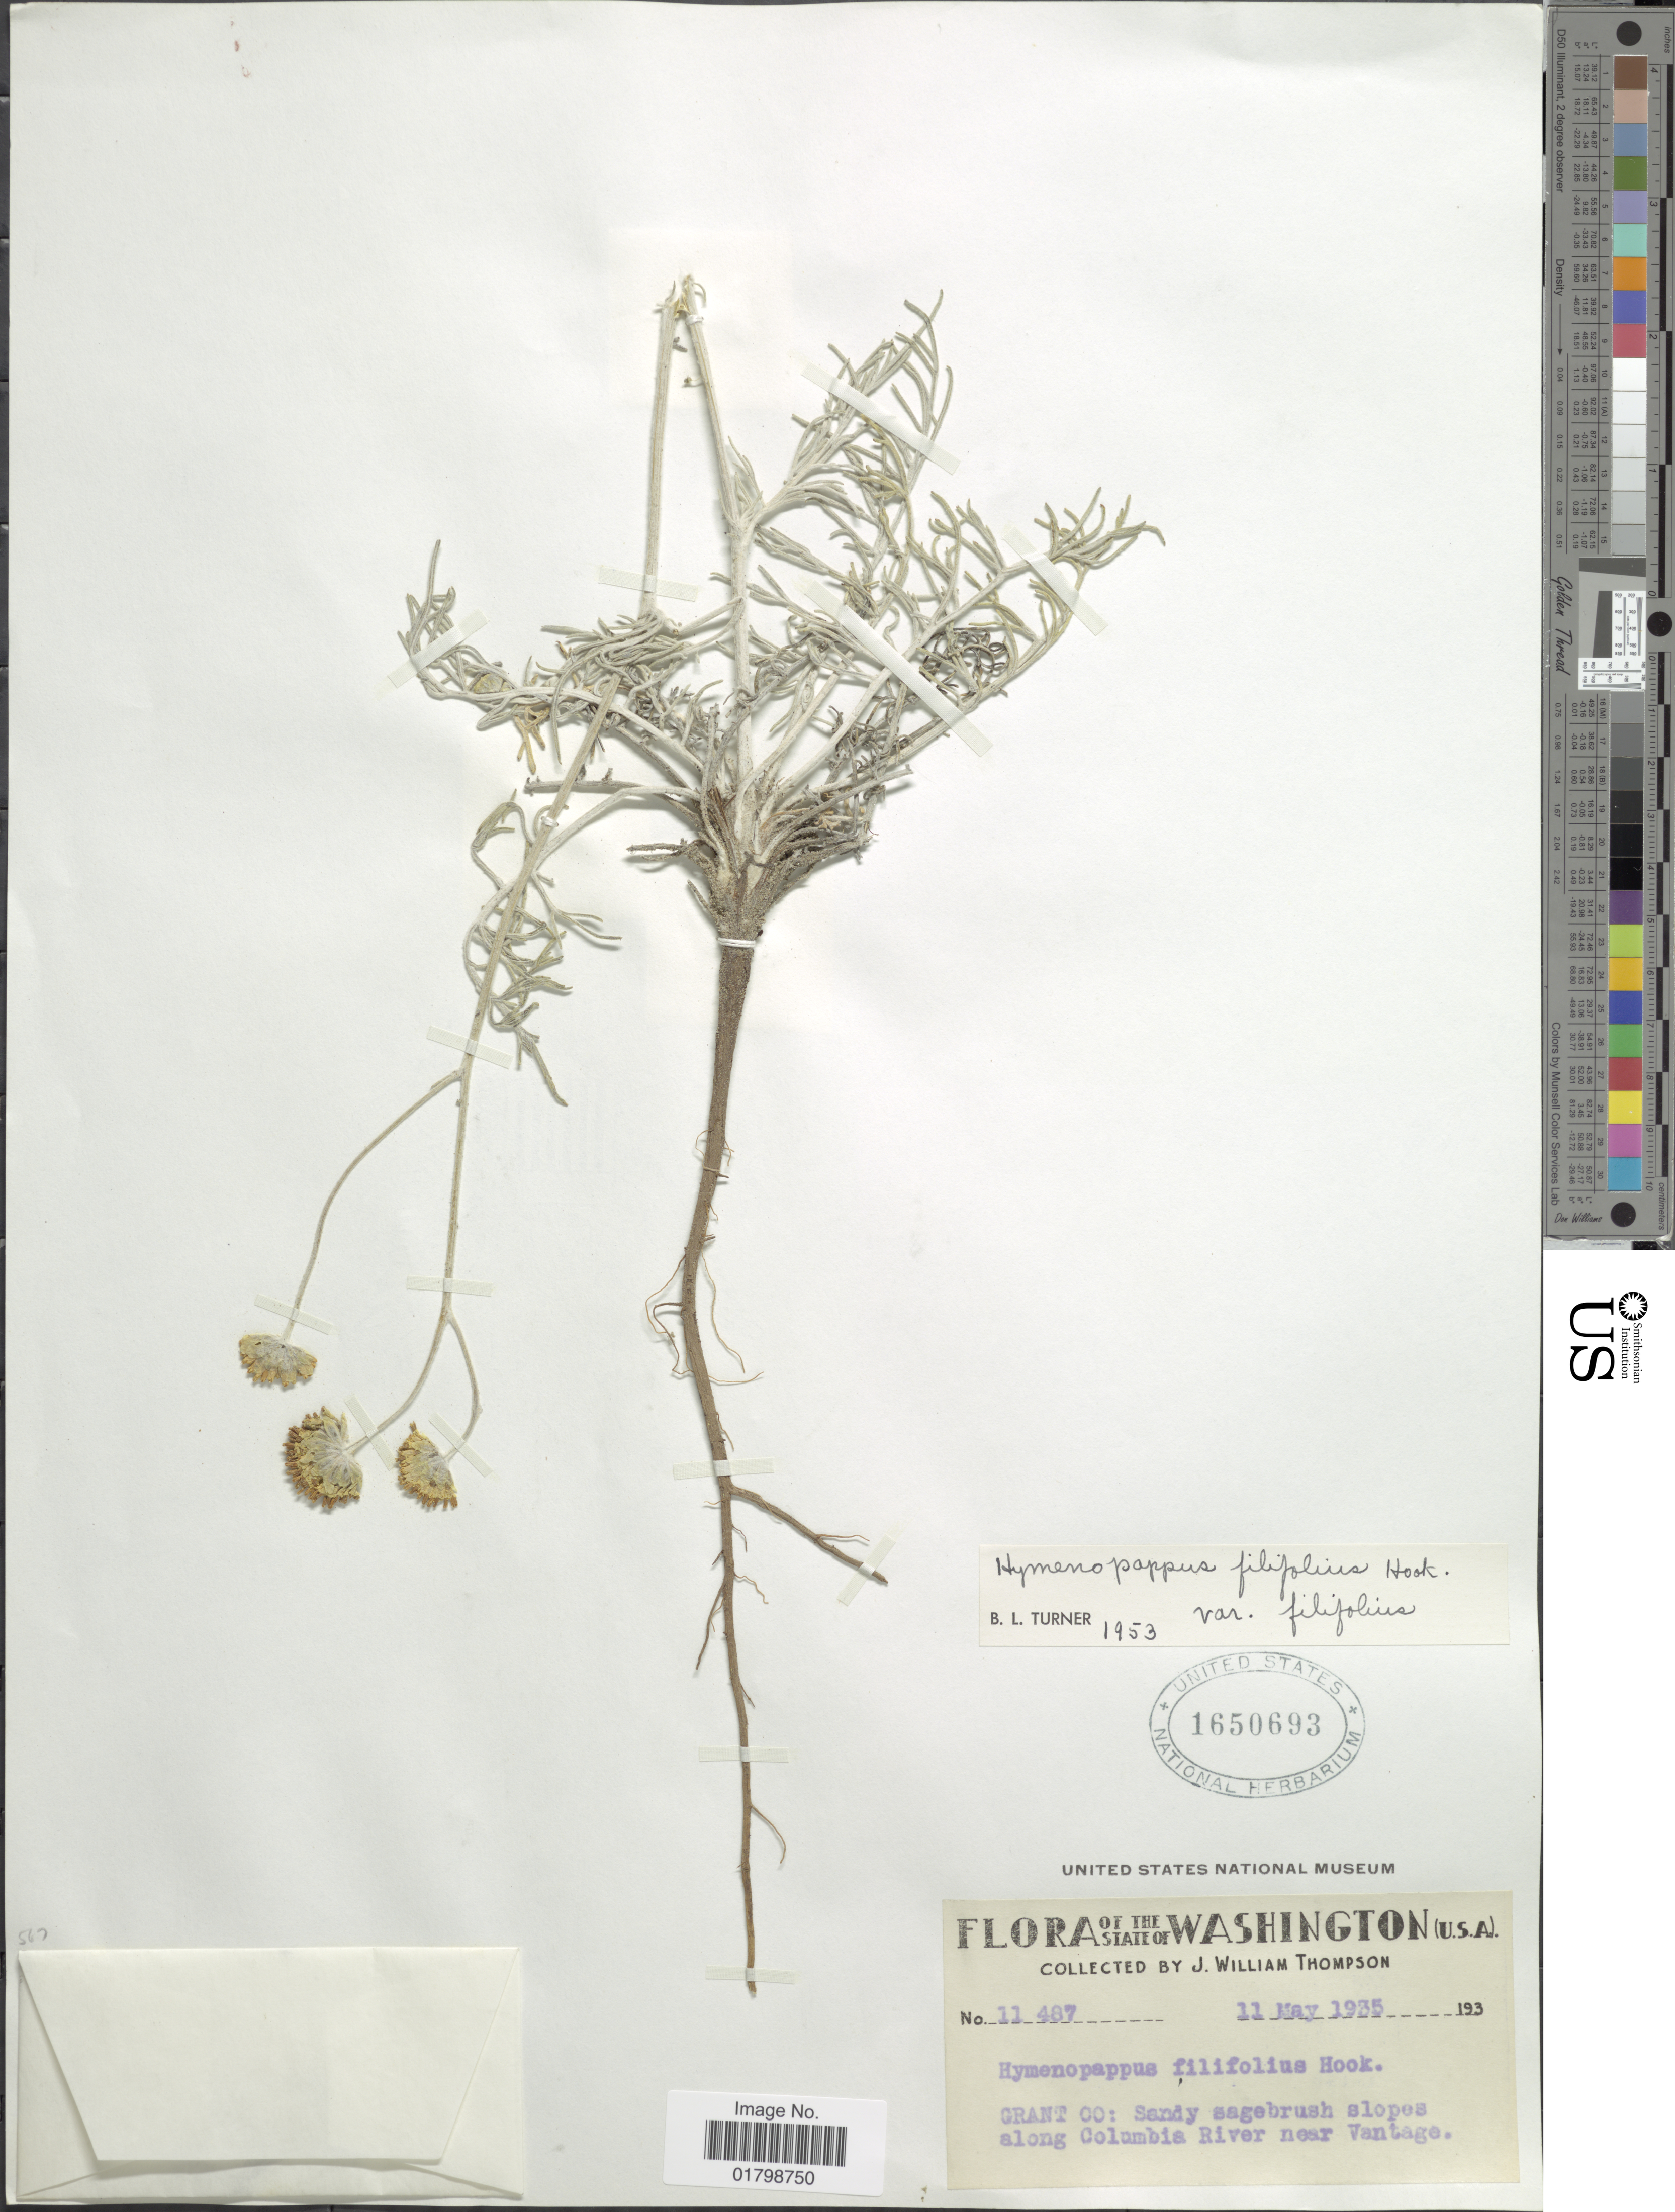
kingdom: Plantae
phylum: Tracheophyta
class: Magnoliopsida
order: Asterales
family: Asteraceae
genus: Hymenopappus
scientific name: Hymenopappus filifolius var. filifolius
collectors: J. W. Thompson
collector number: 11487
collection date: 1935-05-11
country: United States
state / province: Washington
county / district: Grant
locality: Grant Co.: along Columbia River near Vantage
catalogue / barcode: US 1650693